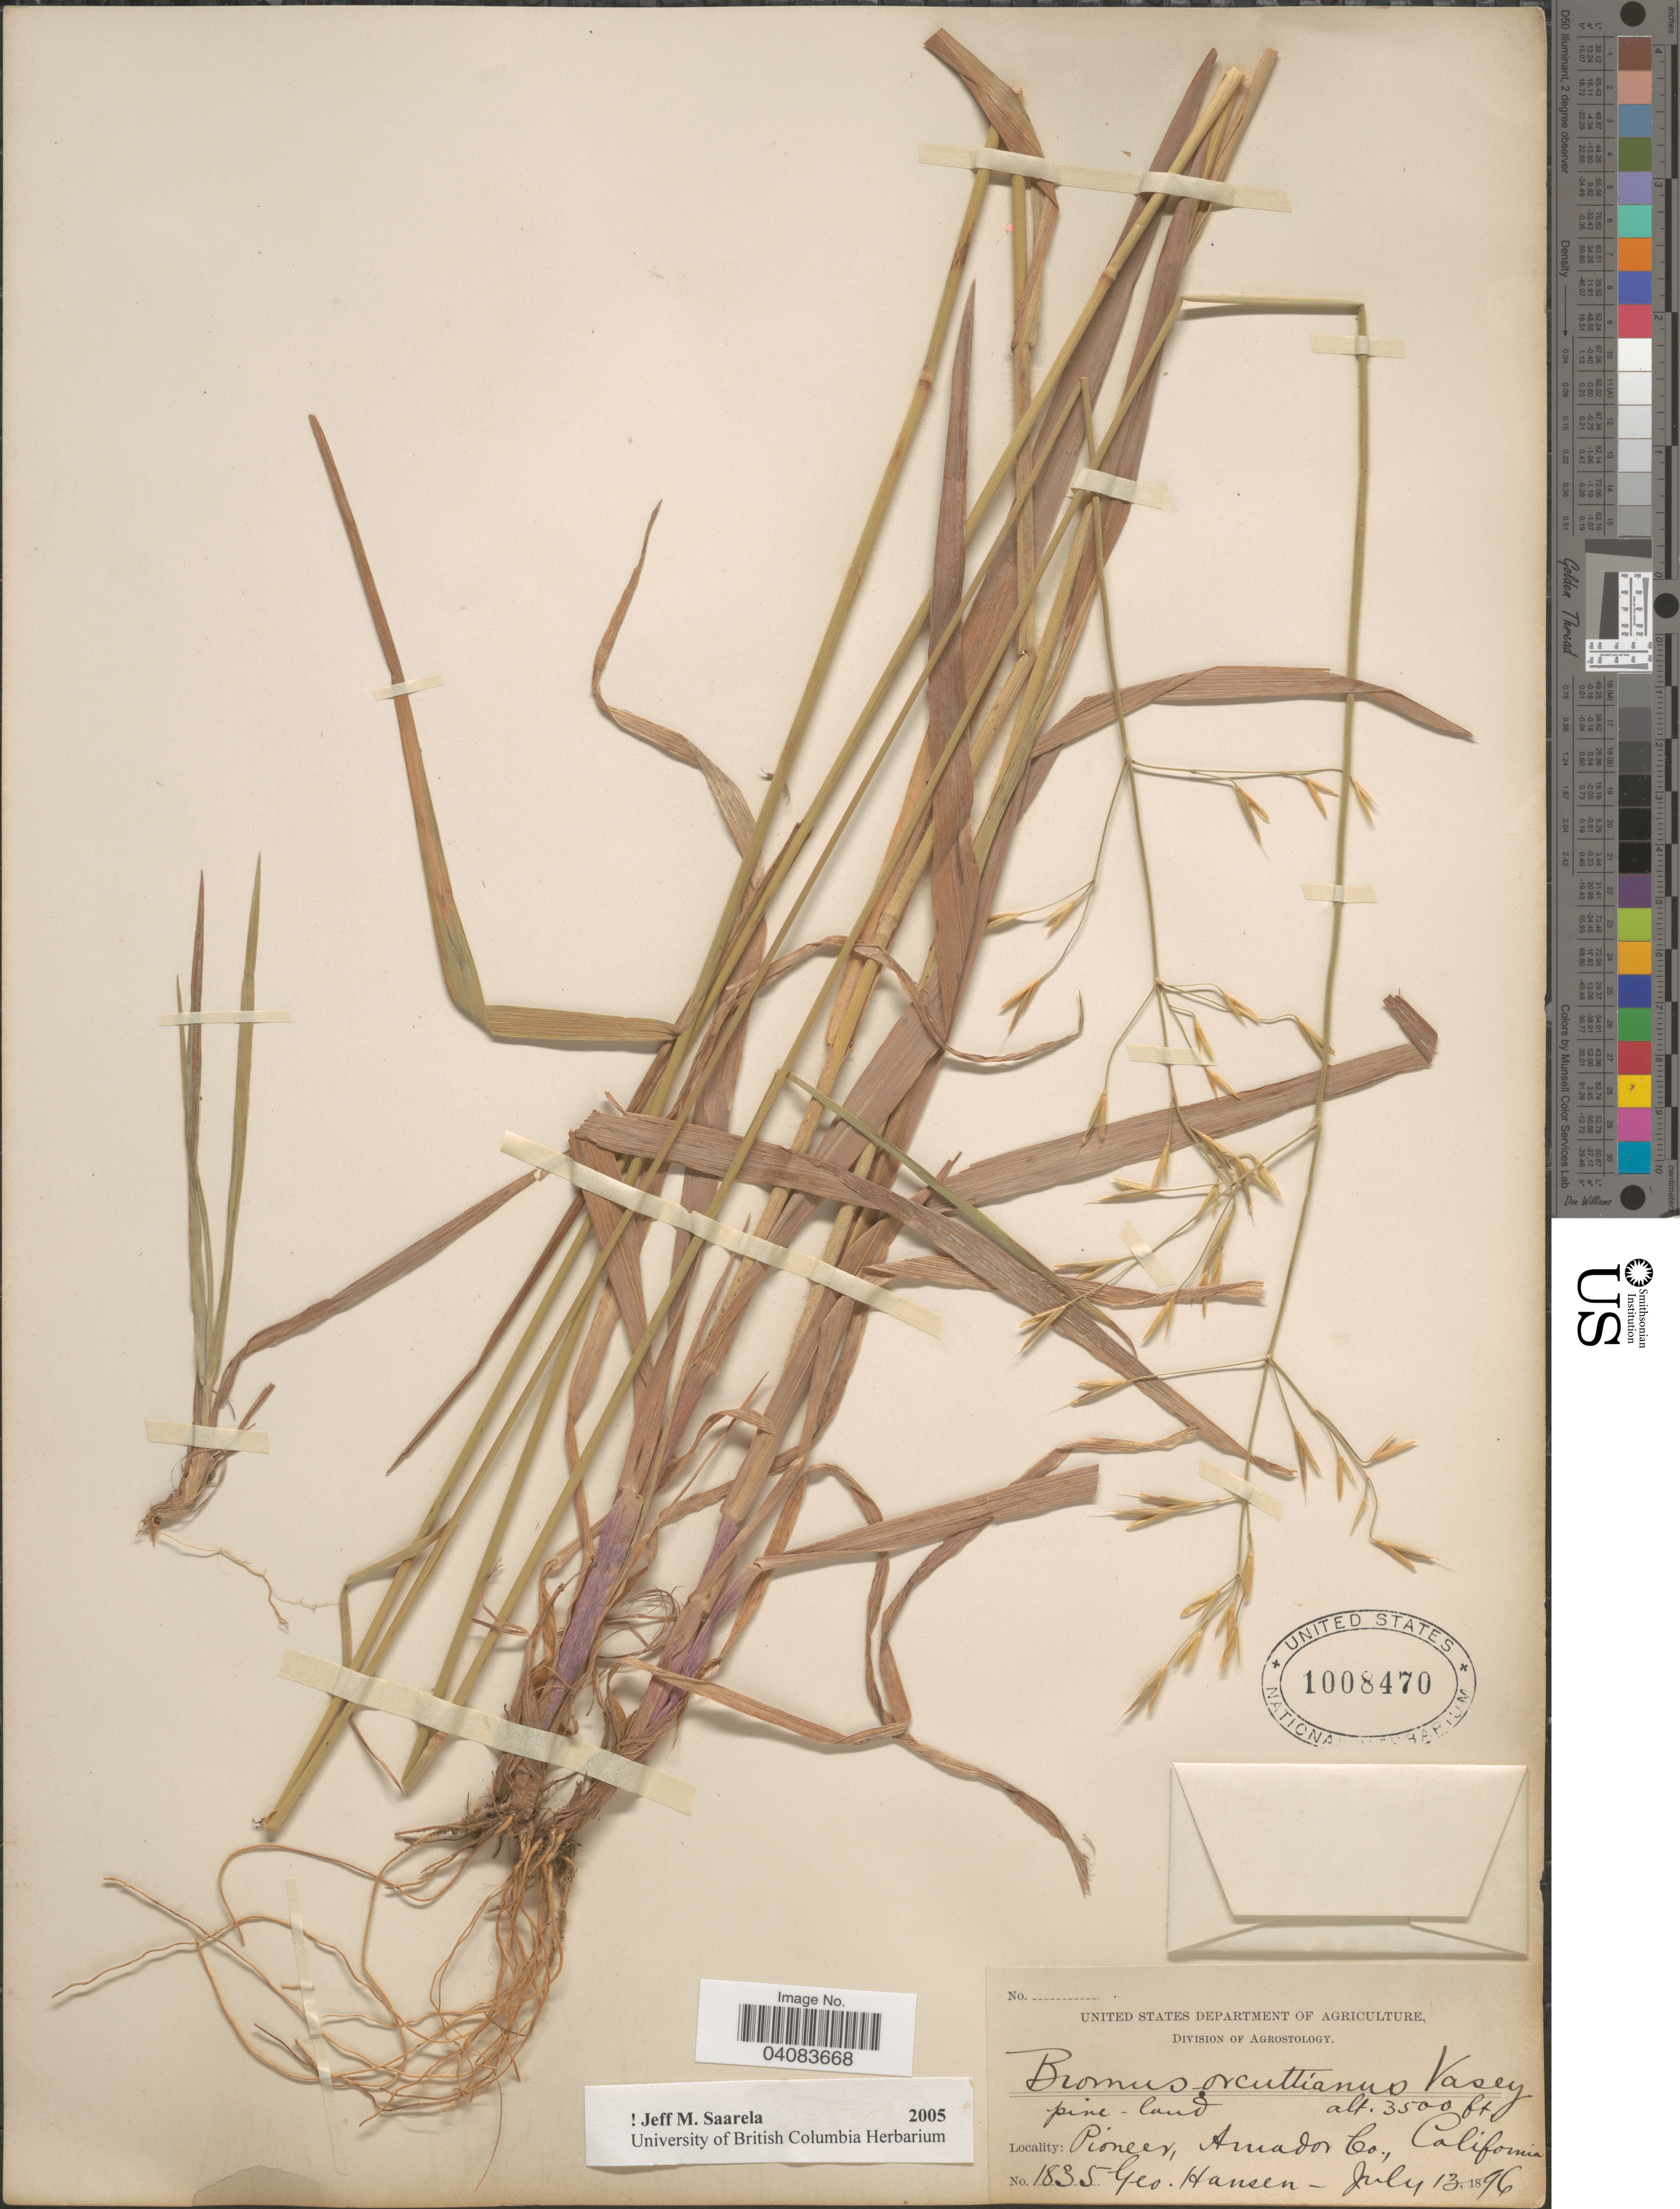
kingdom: Plantae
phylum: Tracheophyta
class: Liliopsida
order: Poales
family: Poaceae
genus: Bromus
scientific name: Bromus orcuttianus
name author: Vasey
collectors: G. Hansen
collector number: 1835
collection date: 1896-07-13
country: United States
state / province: California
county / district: Amador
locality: Pioneer, Amador Co.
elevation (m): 1067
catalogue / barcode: US 1008470